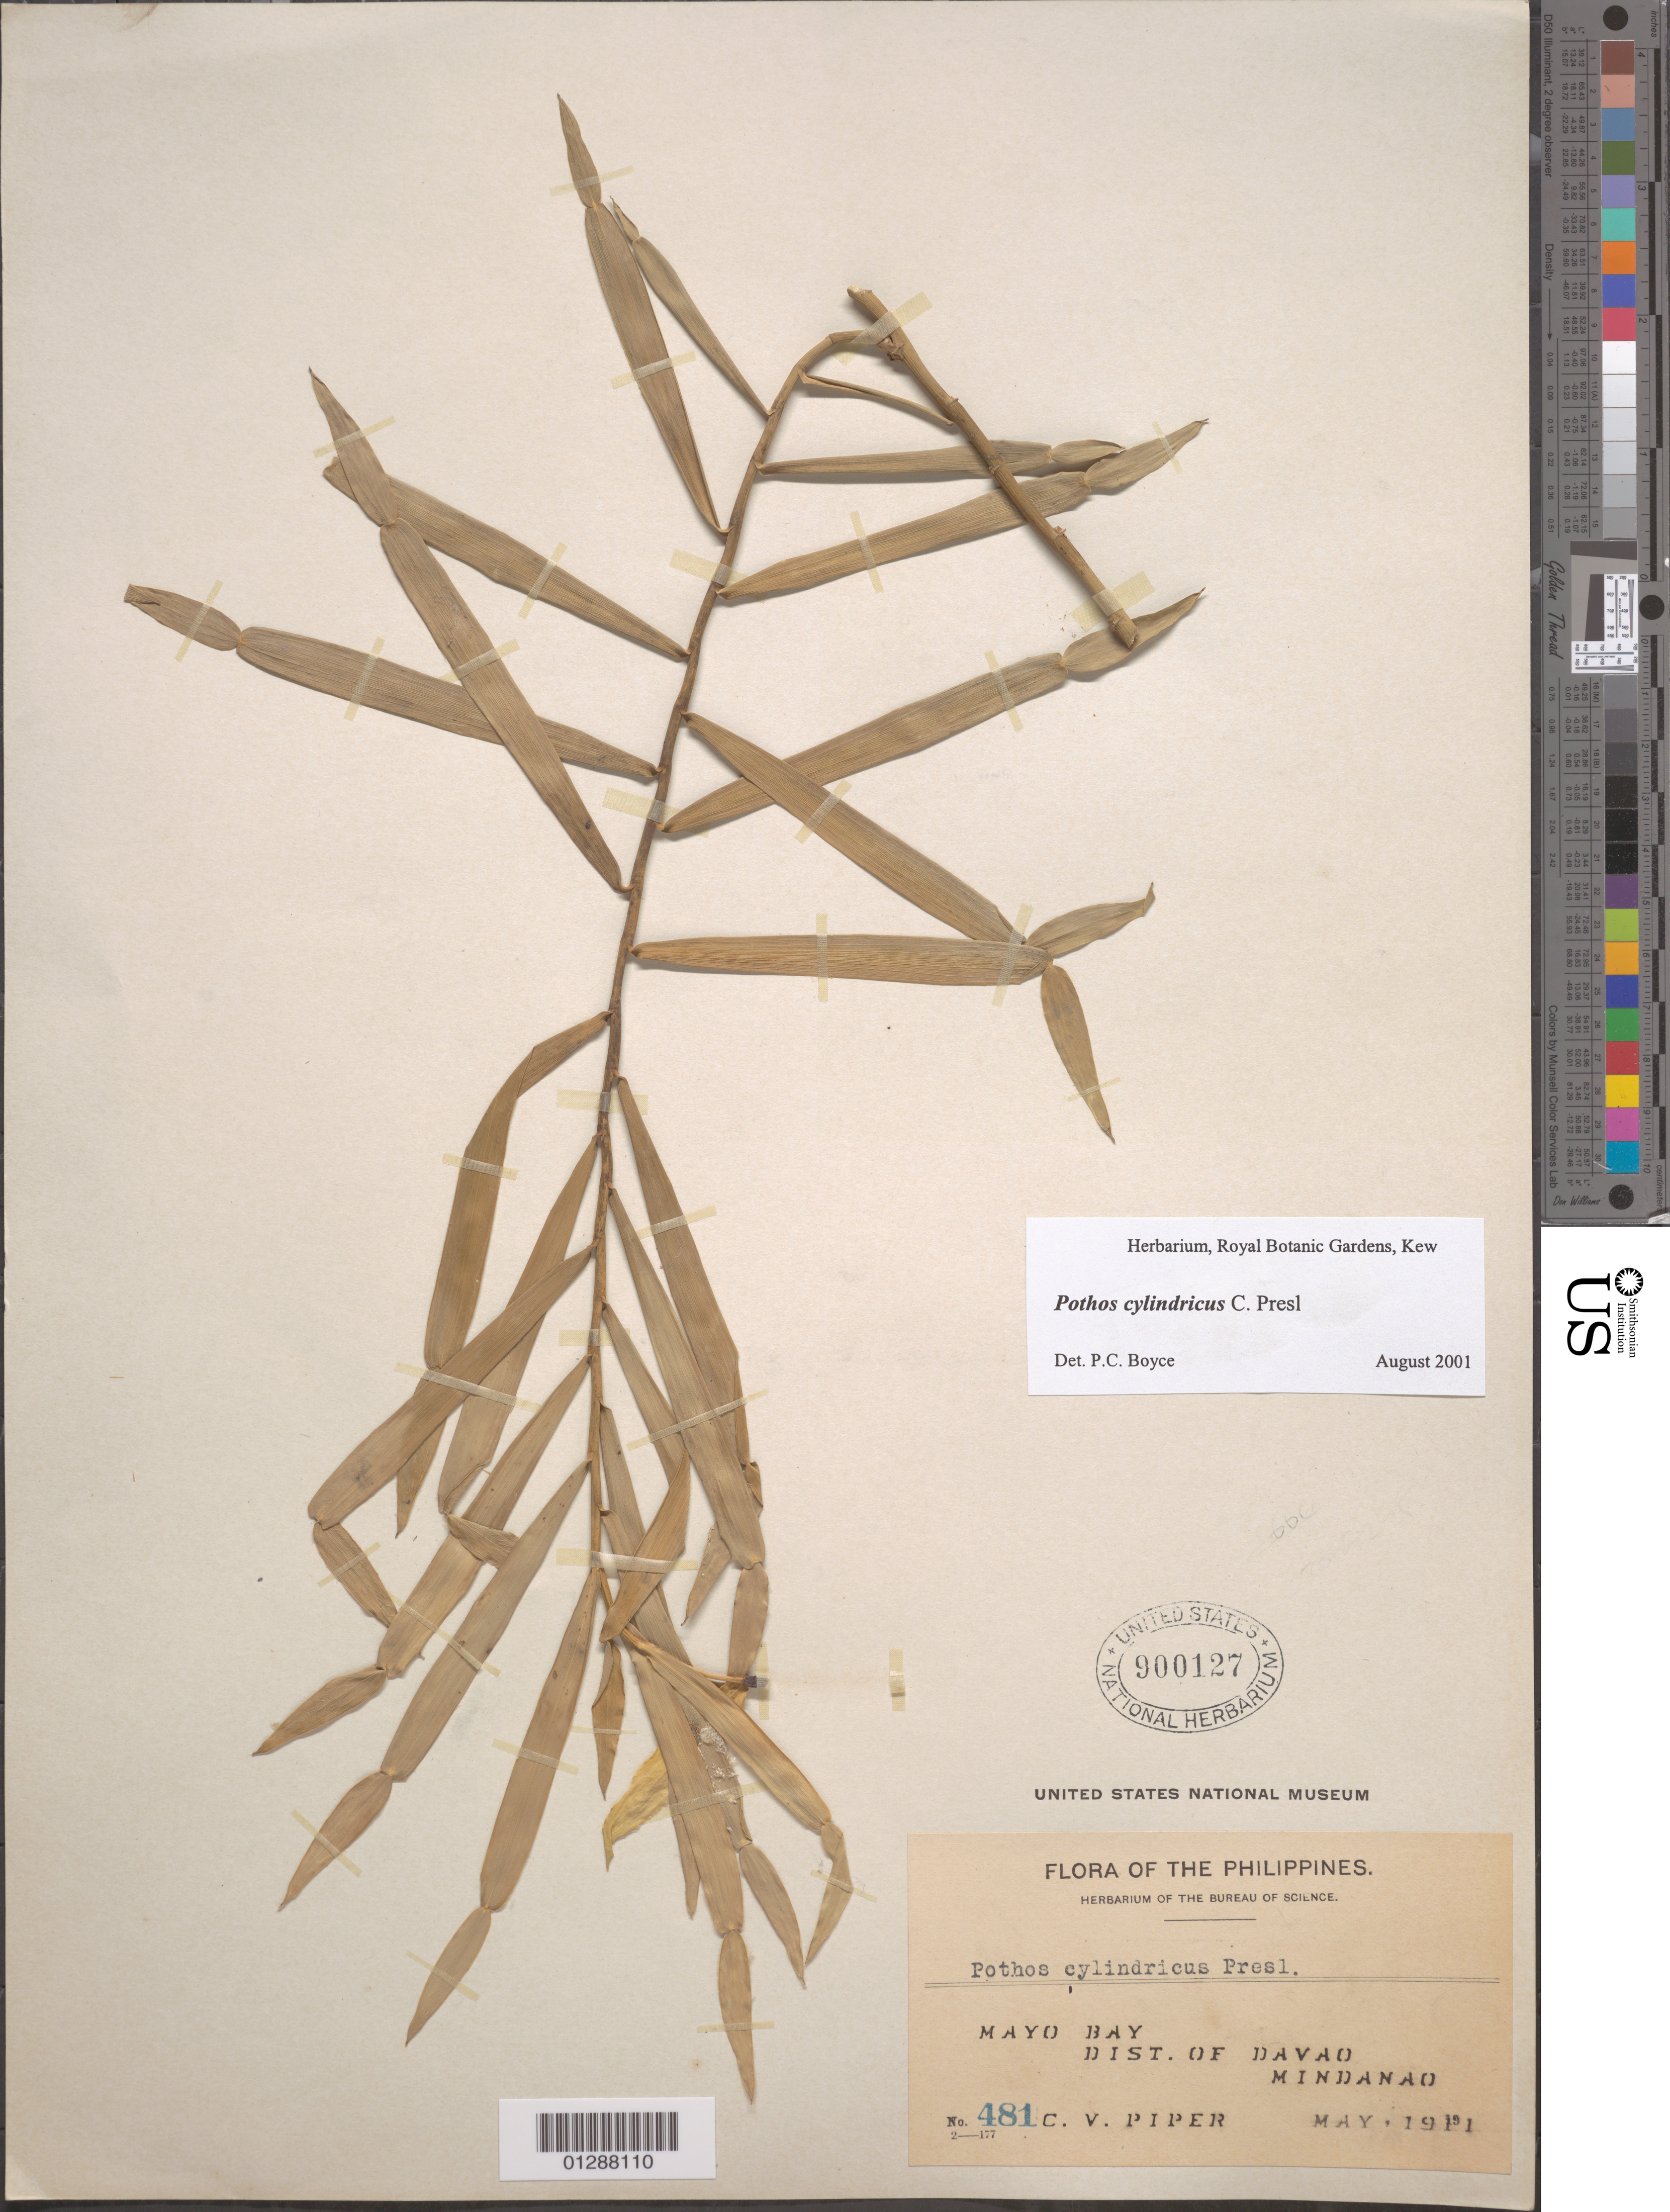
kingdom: Plantae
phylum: Tracheophyta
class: Liliopsida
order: Alismatales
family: Araceae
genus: Pothos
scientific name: Pothos cylindricus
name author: C. Presl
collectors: C. V. Piper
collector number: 481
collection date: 1911-05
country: Philippines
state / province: Davao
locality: Mayo Bay. Dist. of Davao. Mindanao.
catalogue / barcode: US 900127